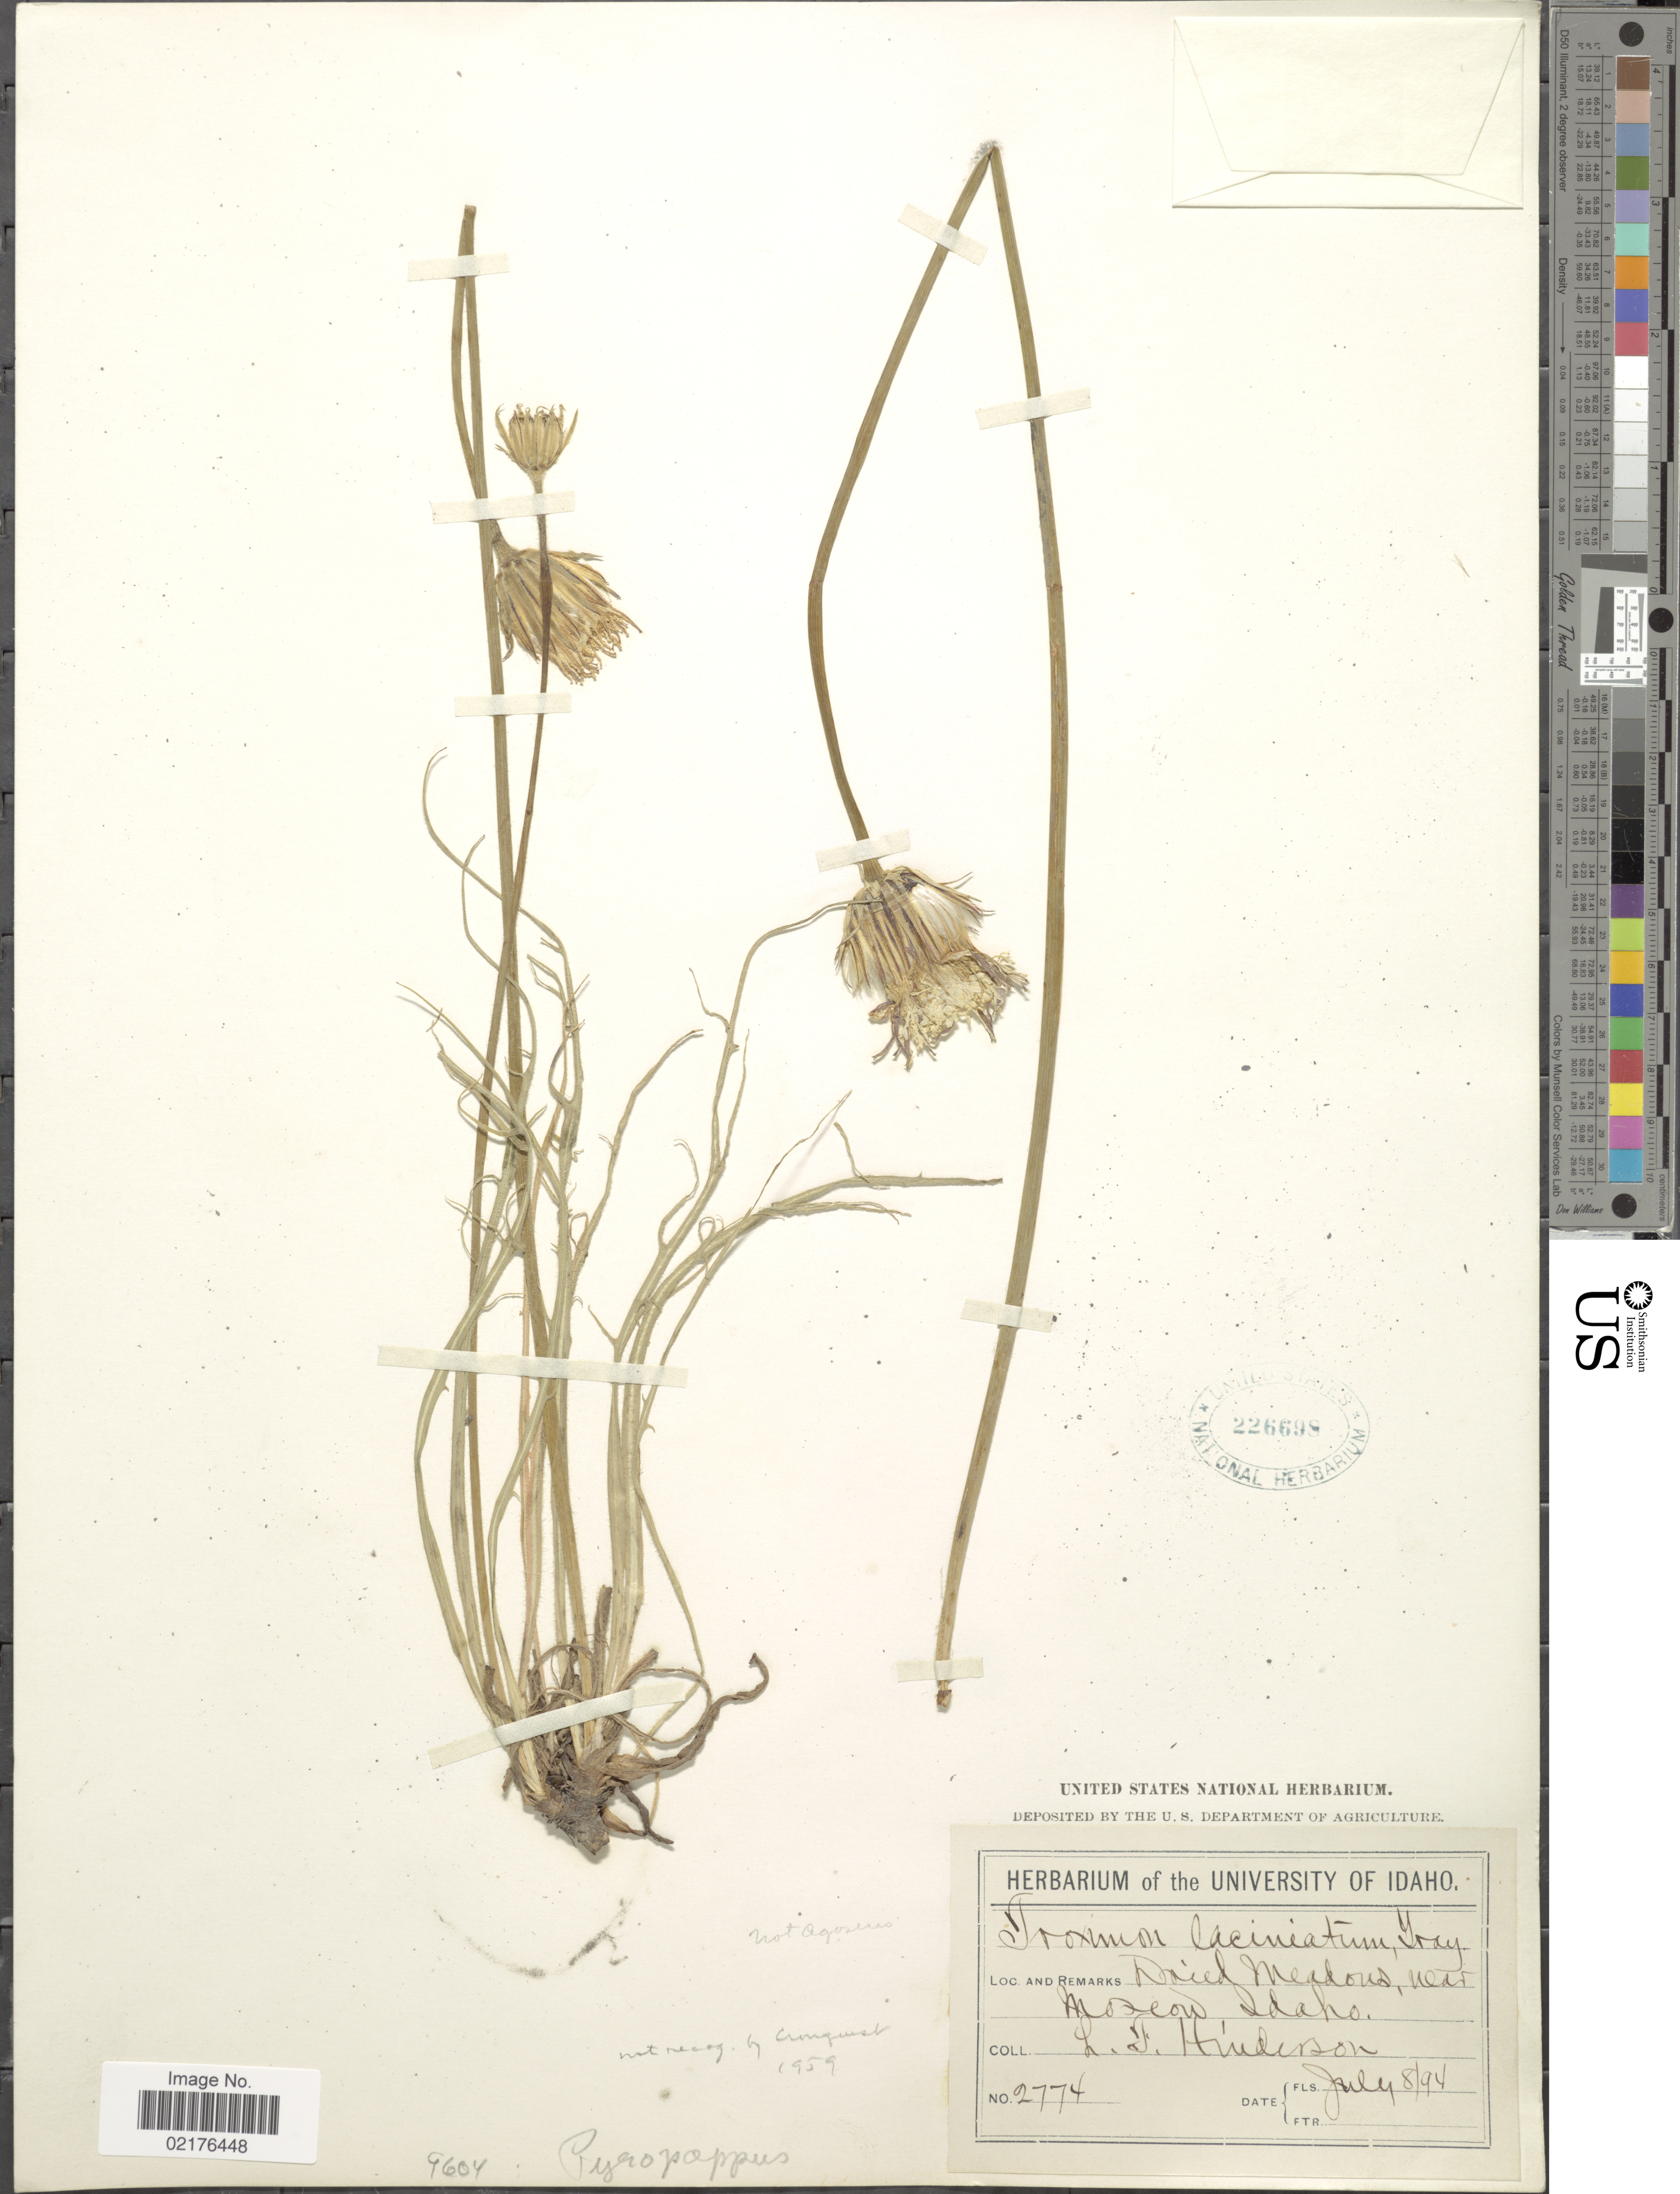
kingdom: Plantae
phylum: Tracheophyta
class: Magnoliopsida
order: Asterales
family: Asteraceae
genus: Pyrrhopappus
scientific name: Pyrrhopappus sp.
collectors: L. Henderson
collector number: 2774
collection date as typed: Transcribed d/m/y: 8/7/94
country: United States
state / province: Idaho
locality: Dried Meadows, near Moscow, Idaho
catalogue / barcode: US 226698